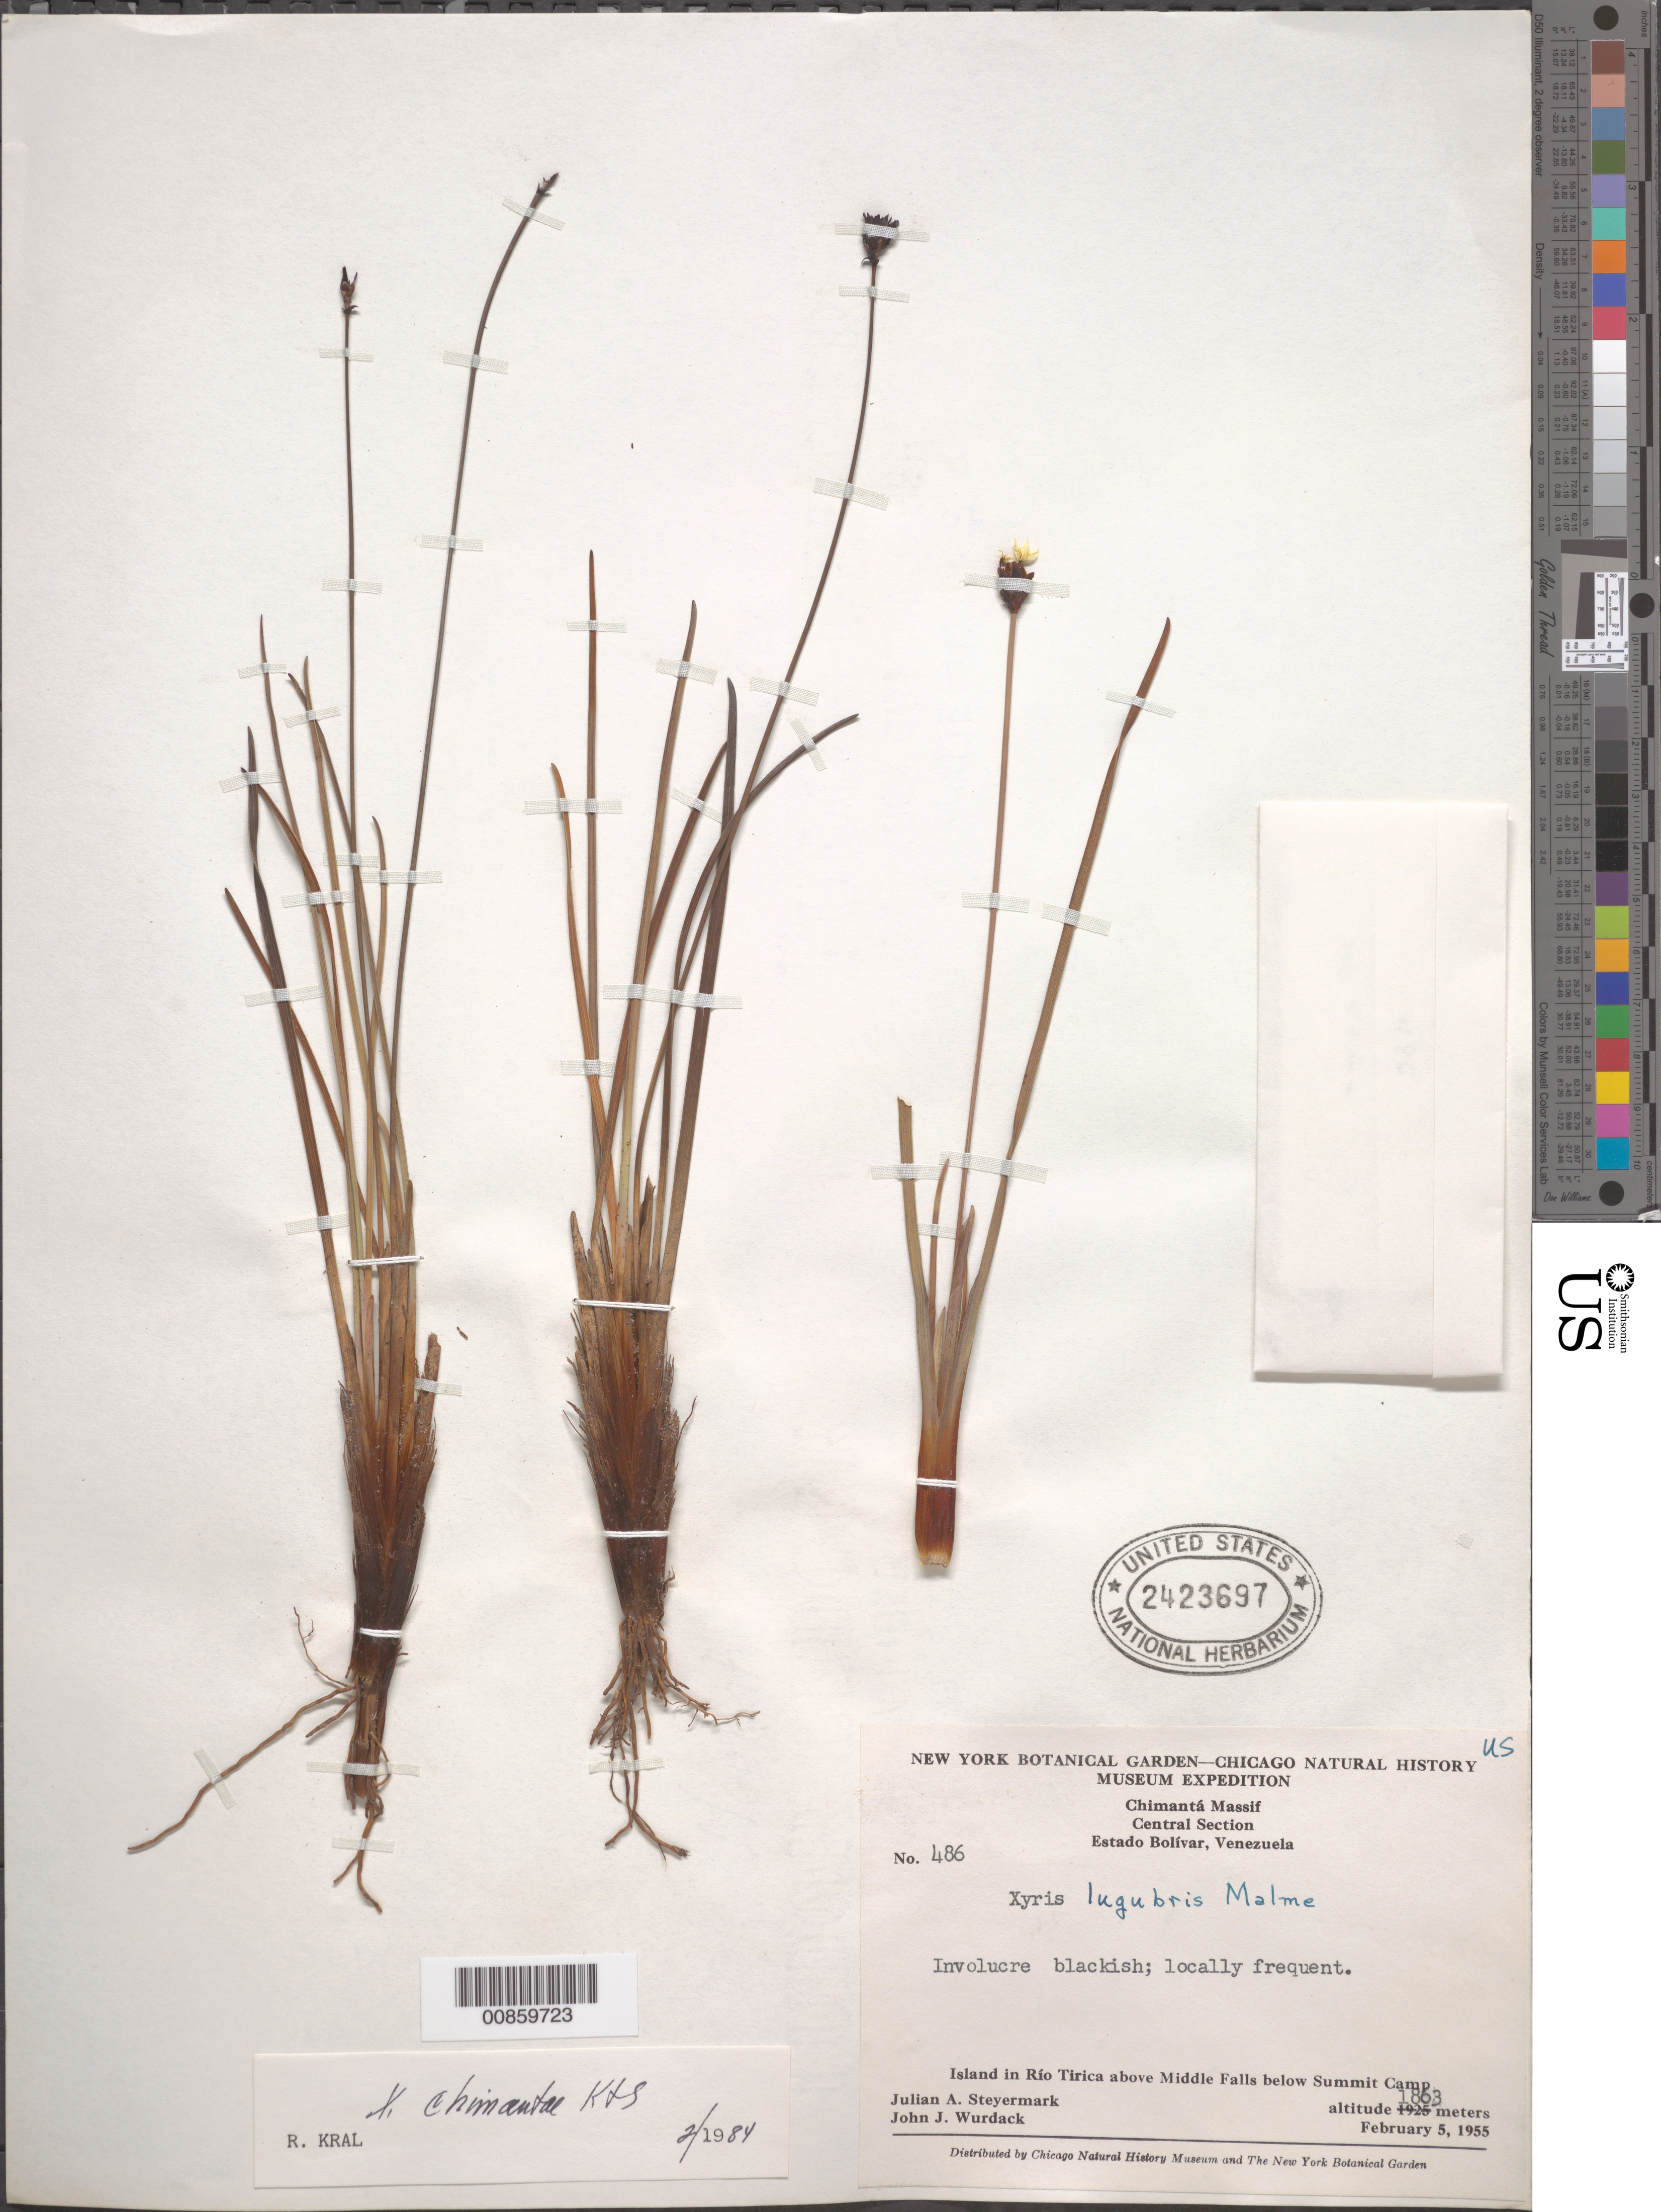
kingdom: Plantae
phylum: Tracheophyta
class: Liliopsida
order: Poales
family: Xyridaceae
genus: Xyris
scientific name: Xyris chimantae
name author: Kral & L.B. Sm.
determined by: Kral, Robert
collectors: J. Steyermark & J. J. Wurdack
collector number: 55 486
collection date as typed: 5-Feb-55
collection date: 1955-02-05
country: Venezuela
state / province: Bolívar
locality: Chimantá Massif, island in Río Tirica above Middle Falls below Summit Camp.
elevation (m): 1863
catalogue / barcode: US 2423697